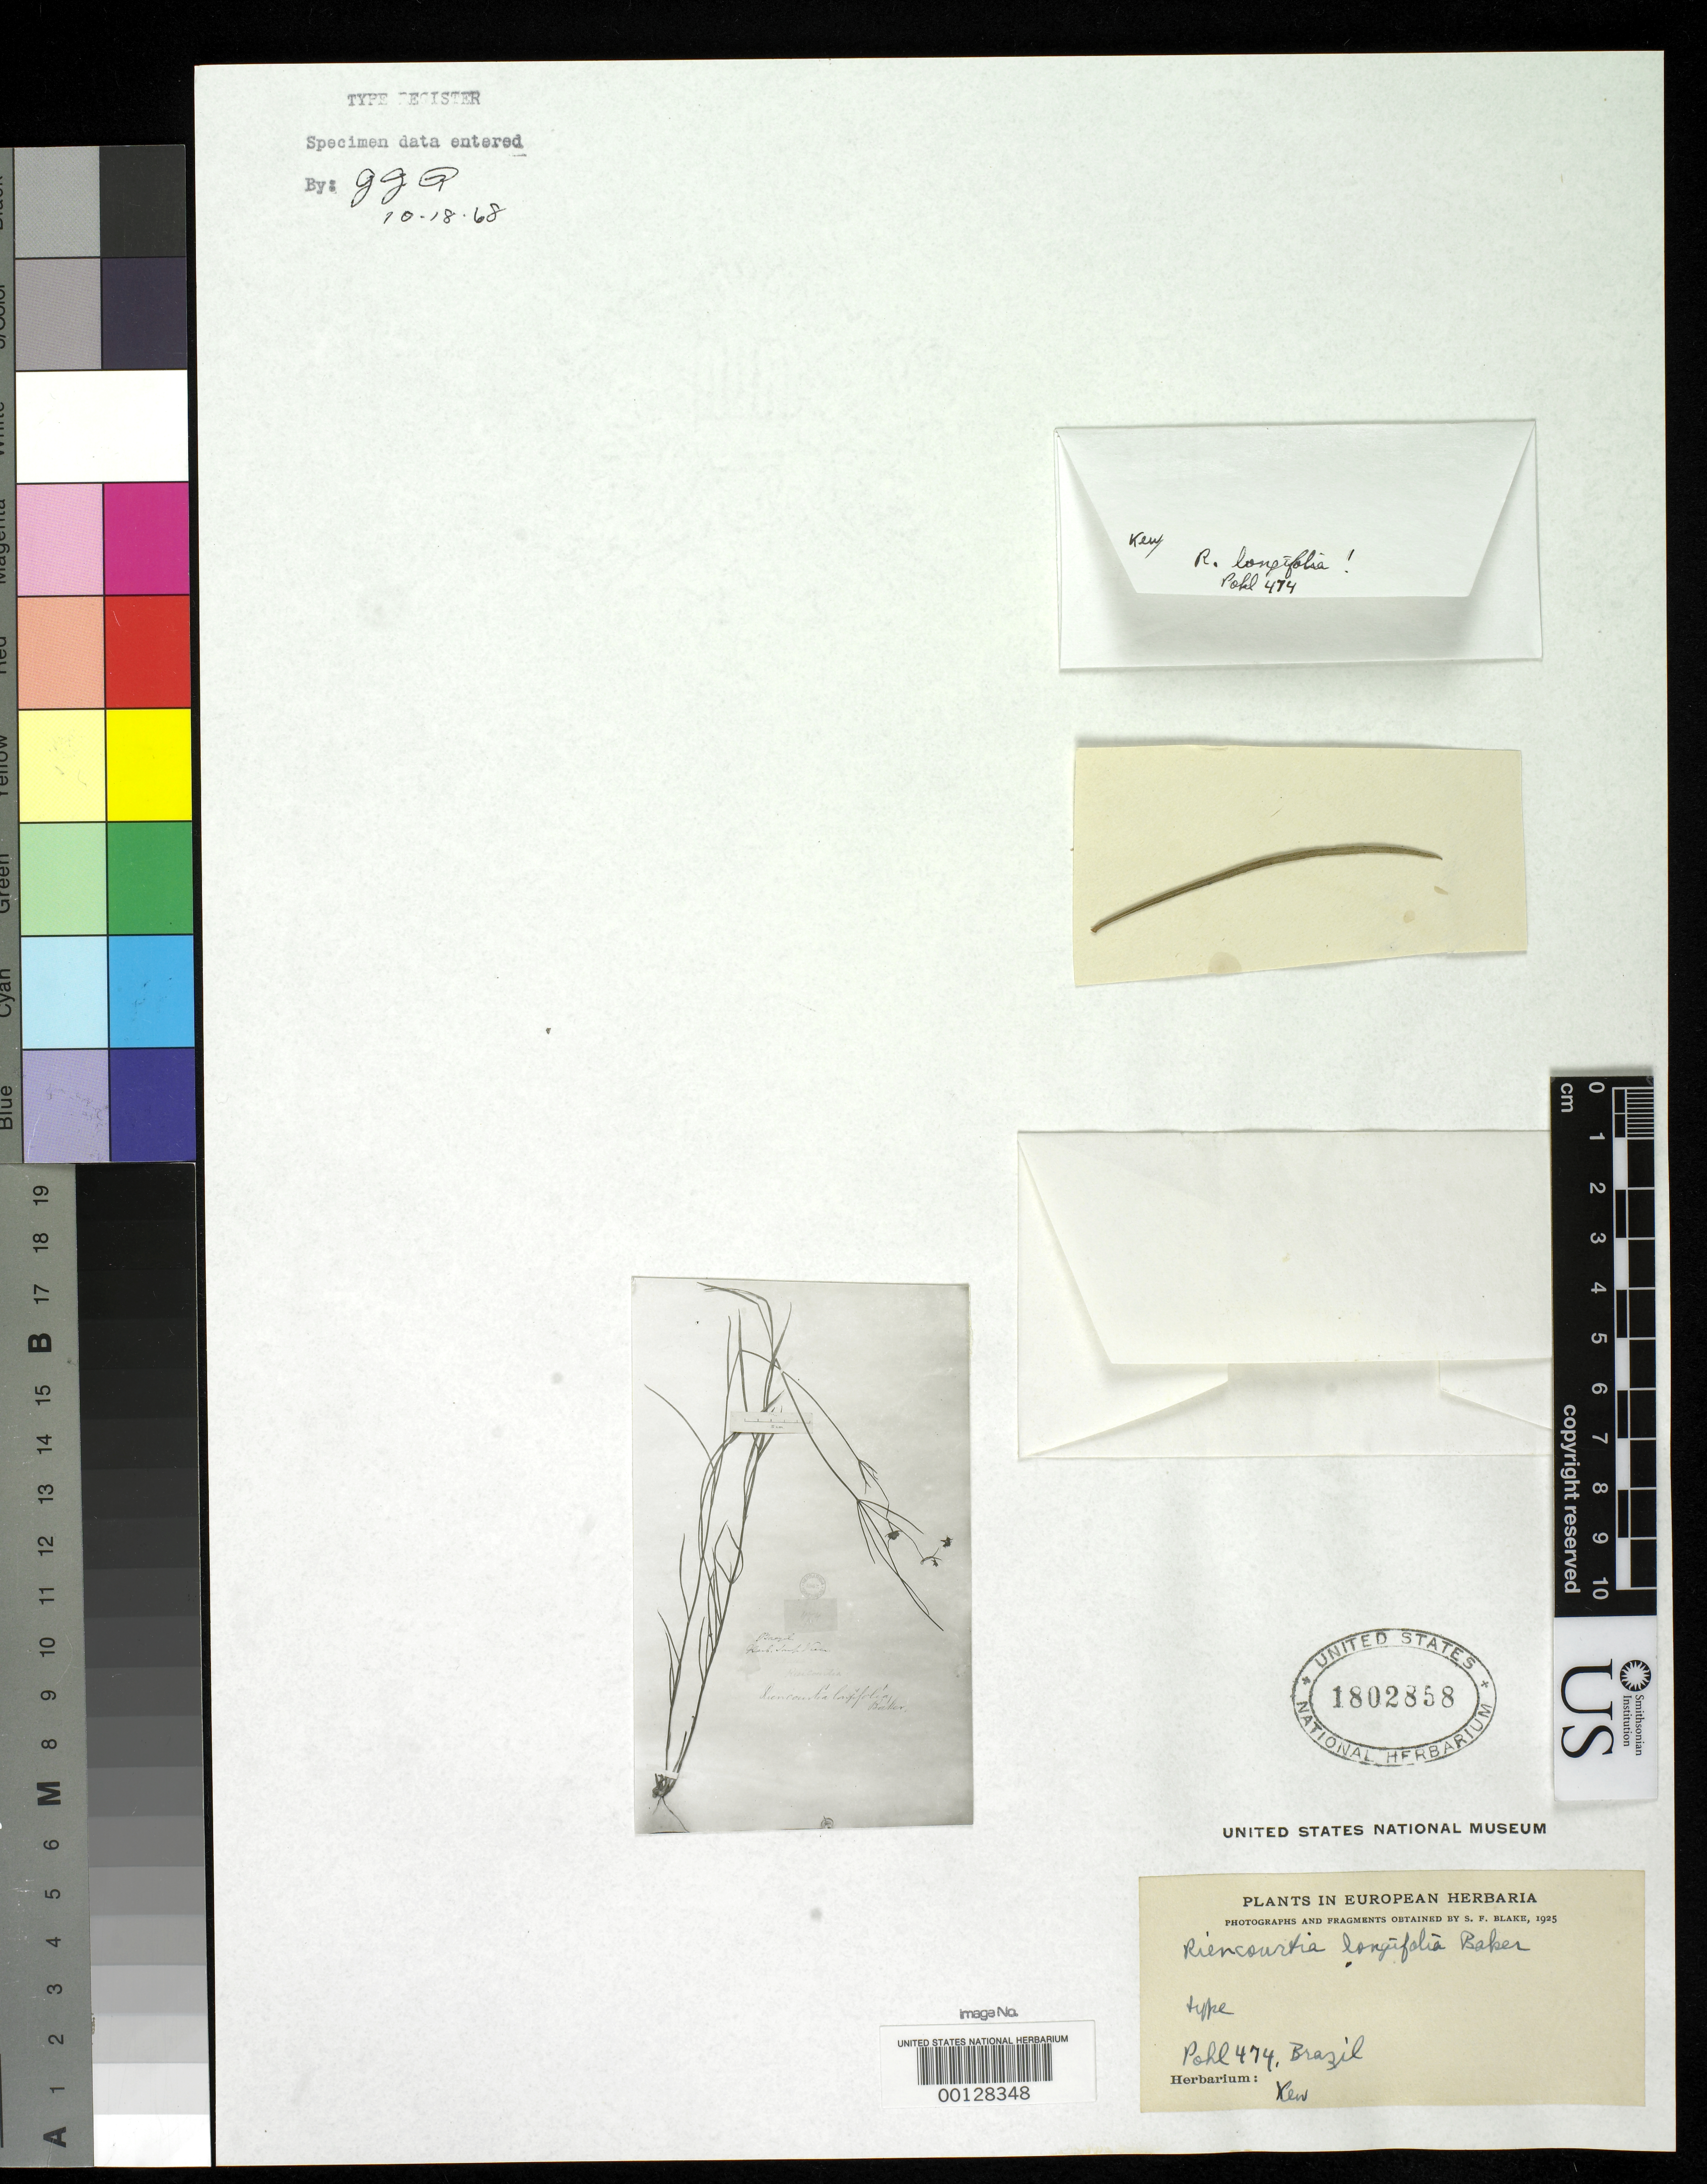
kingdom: Plantae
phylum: Tracheophyta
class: Magnoliopsida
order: Asterales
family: Asteraceae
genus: Riencourtia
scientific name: Riencourtia longifolia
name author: Baker in Mart.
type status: Type Material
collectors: J. B. E. Pohl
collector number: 474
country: Brazil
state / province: Minas Gerais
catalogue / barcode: US 1802858